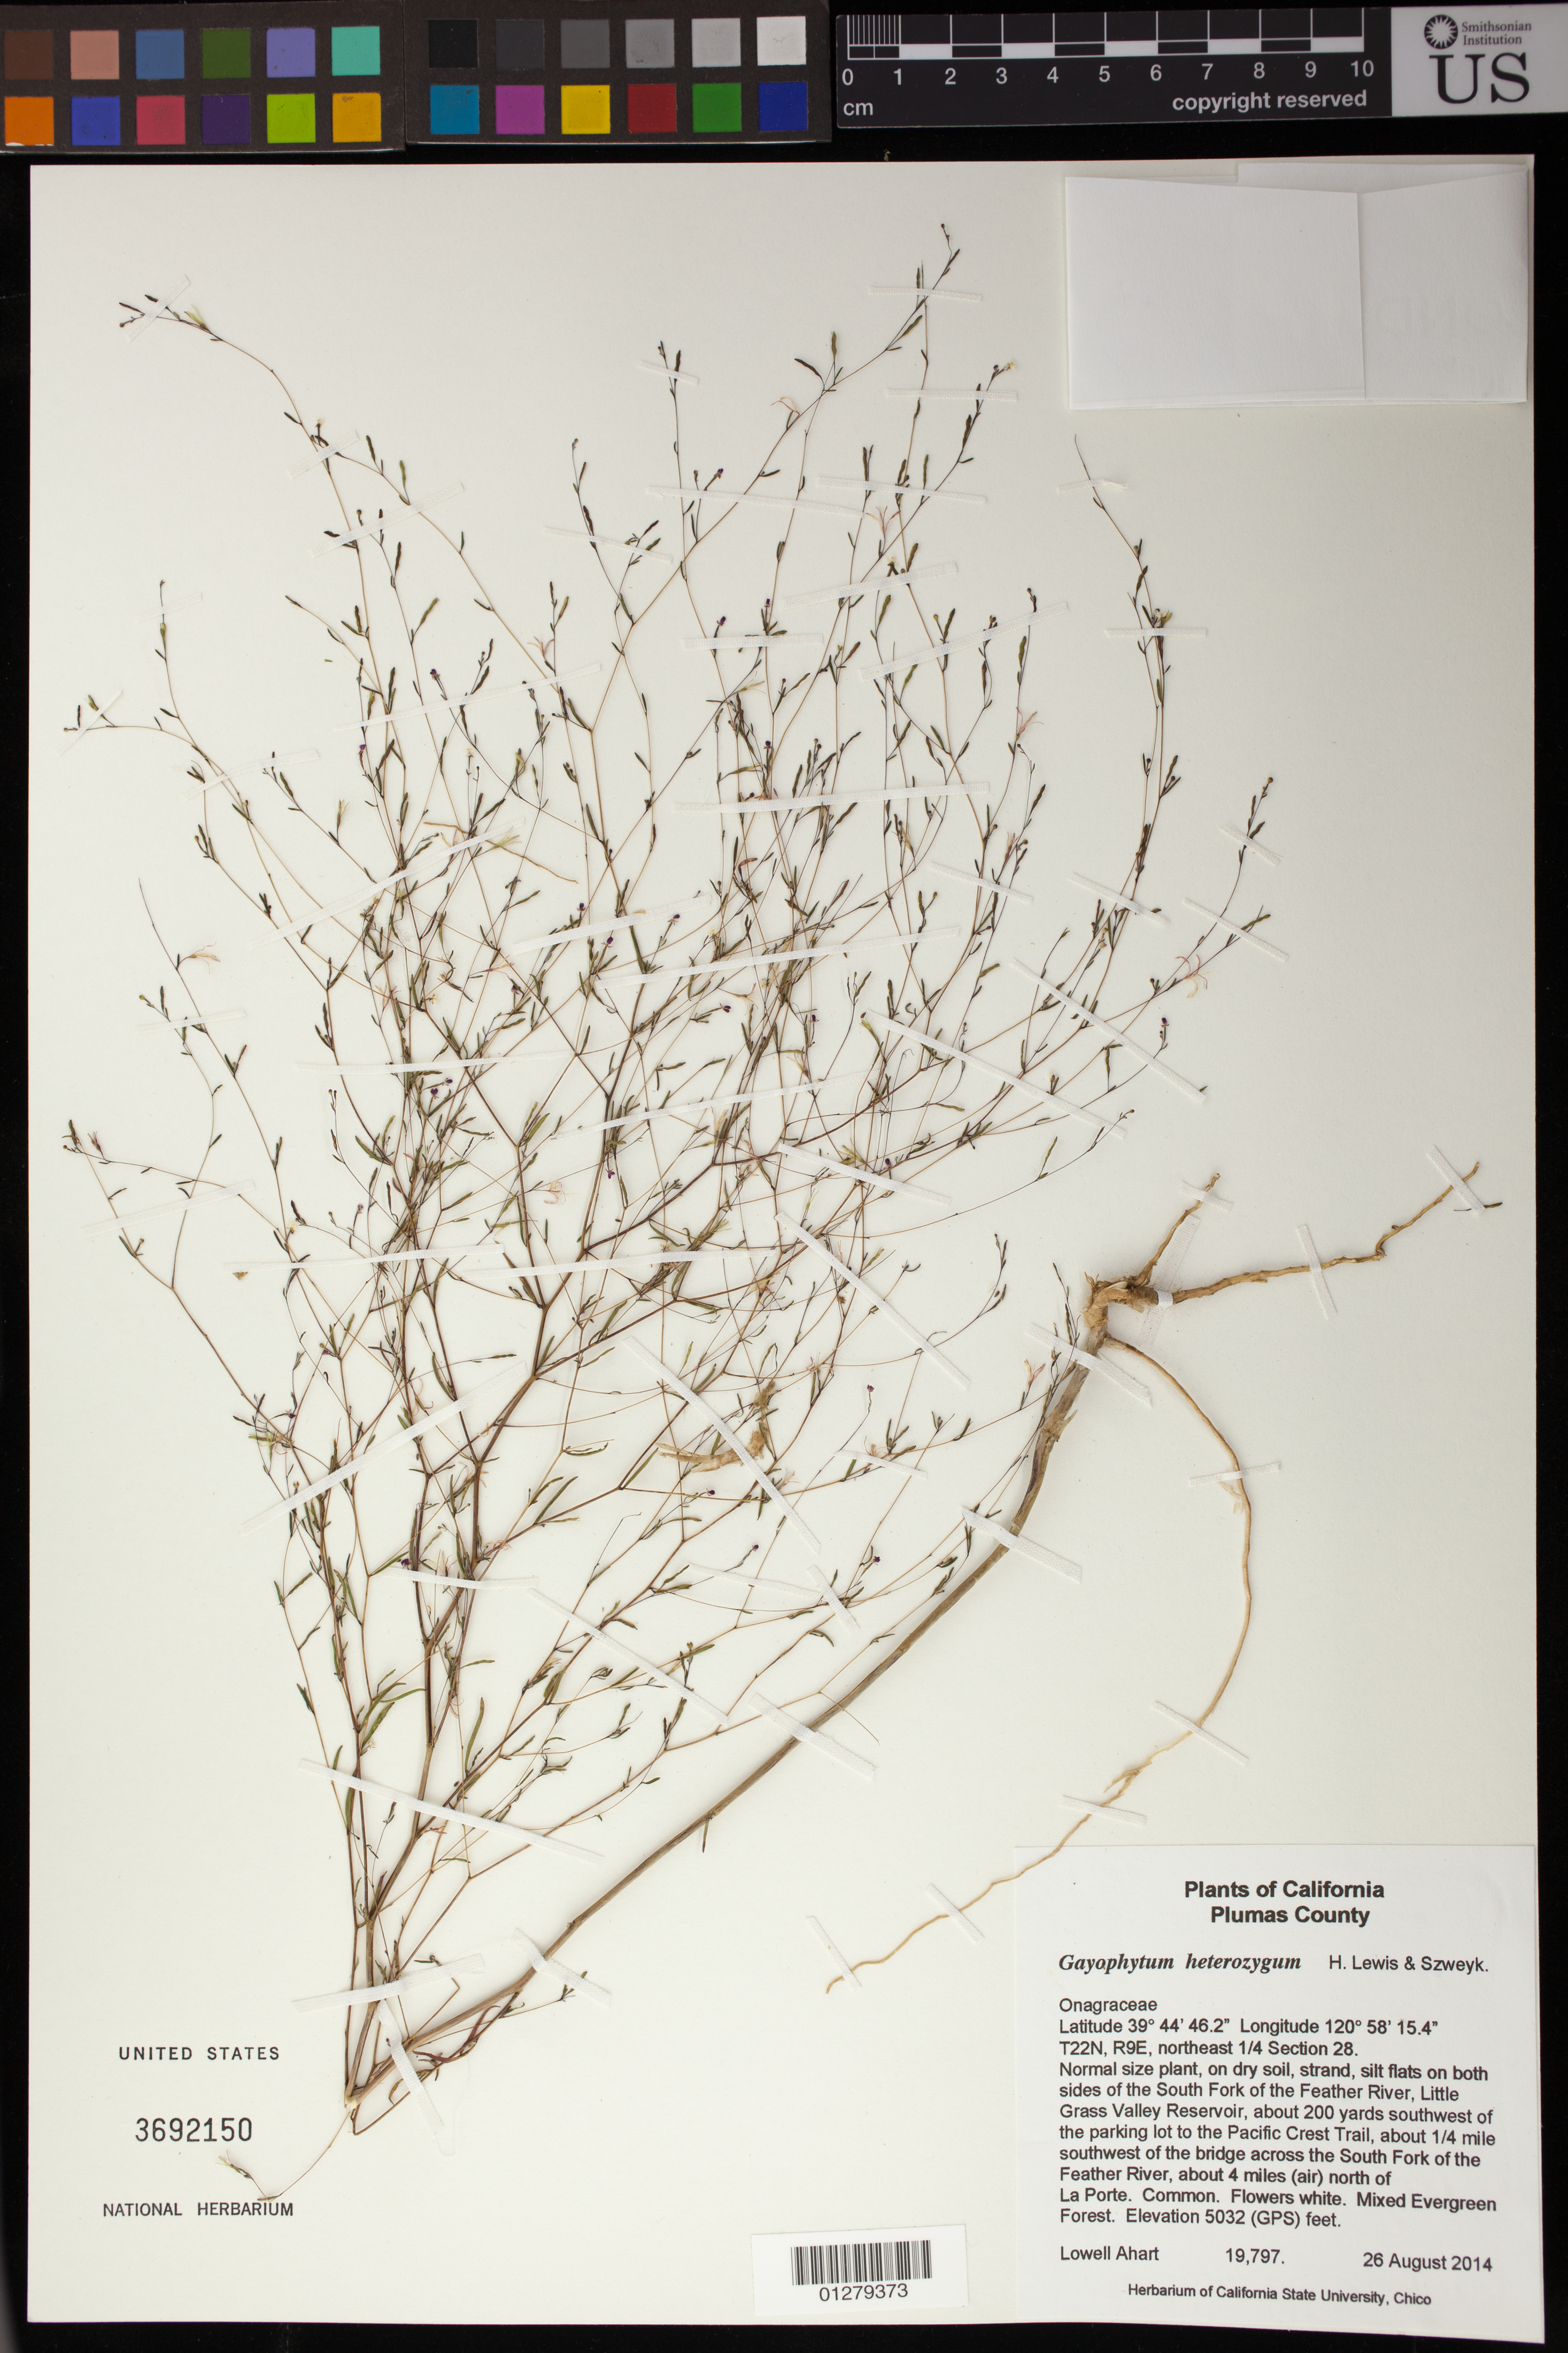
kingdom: Plantae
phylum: Tracheophyta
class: Magnoliopsida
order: Myrtales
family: Onagraceae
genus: Gayophytum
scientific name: Gayophytum heterozygum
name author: F. H. Lewis & Szweyk.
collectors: L. Ahart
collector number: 19797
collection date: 2014-08-26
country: United States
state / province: California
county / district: Plumas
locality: On both sides of the south Fork of the Feather River, Little Grass Valley Reservoir, about 200 yards southwest of the parking lot to the Pacific Crest Trail, about 1/4 mile southwest of the bridge across the south Fork of the Feather River, about 4 miles (air) north of LaPorte.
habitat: Mixed Evergreen Forest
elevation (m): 1534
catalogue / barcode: US 3692150